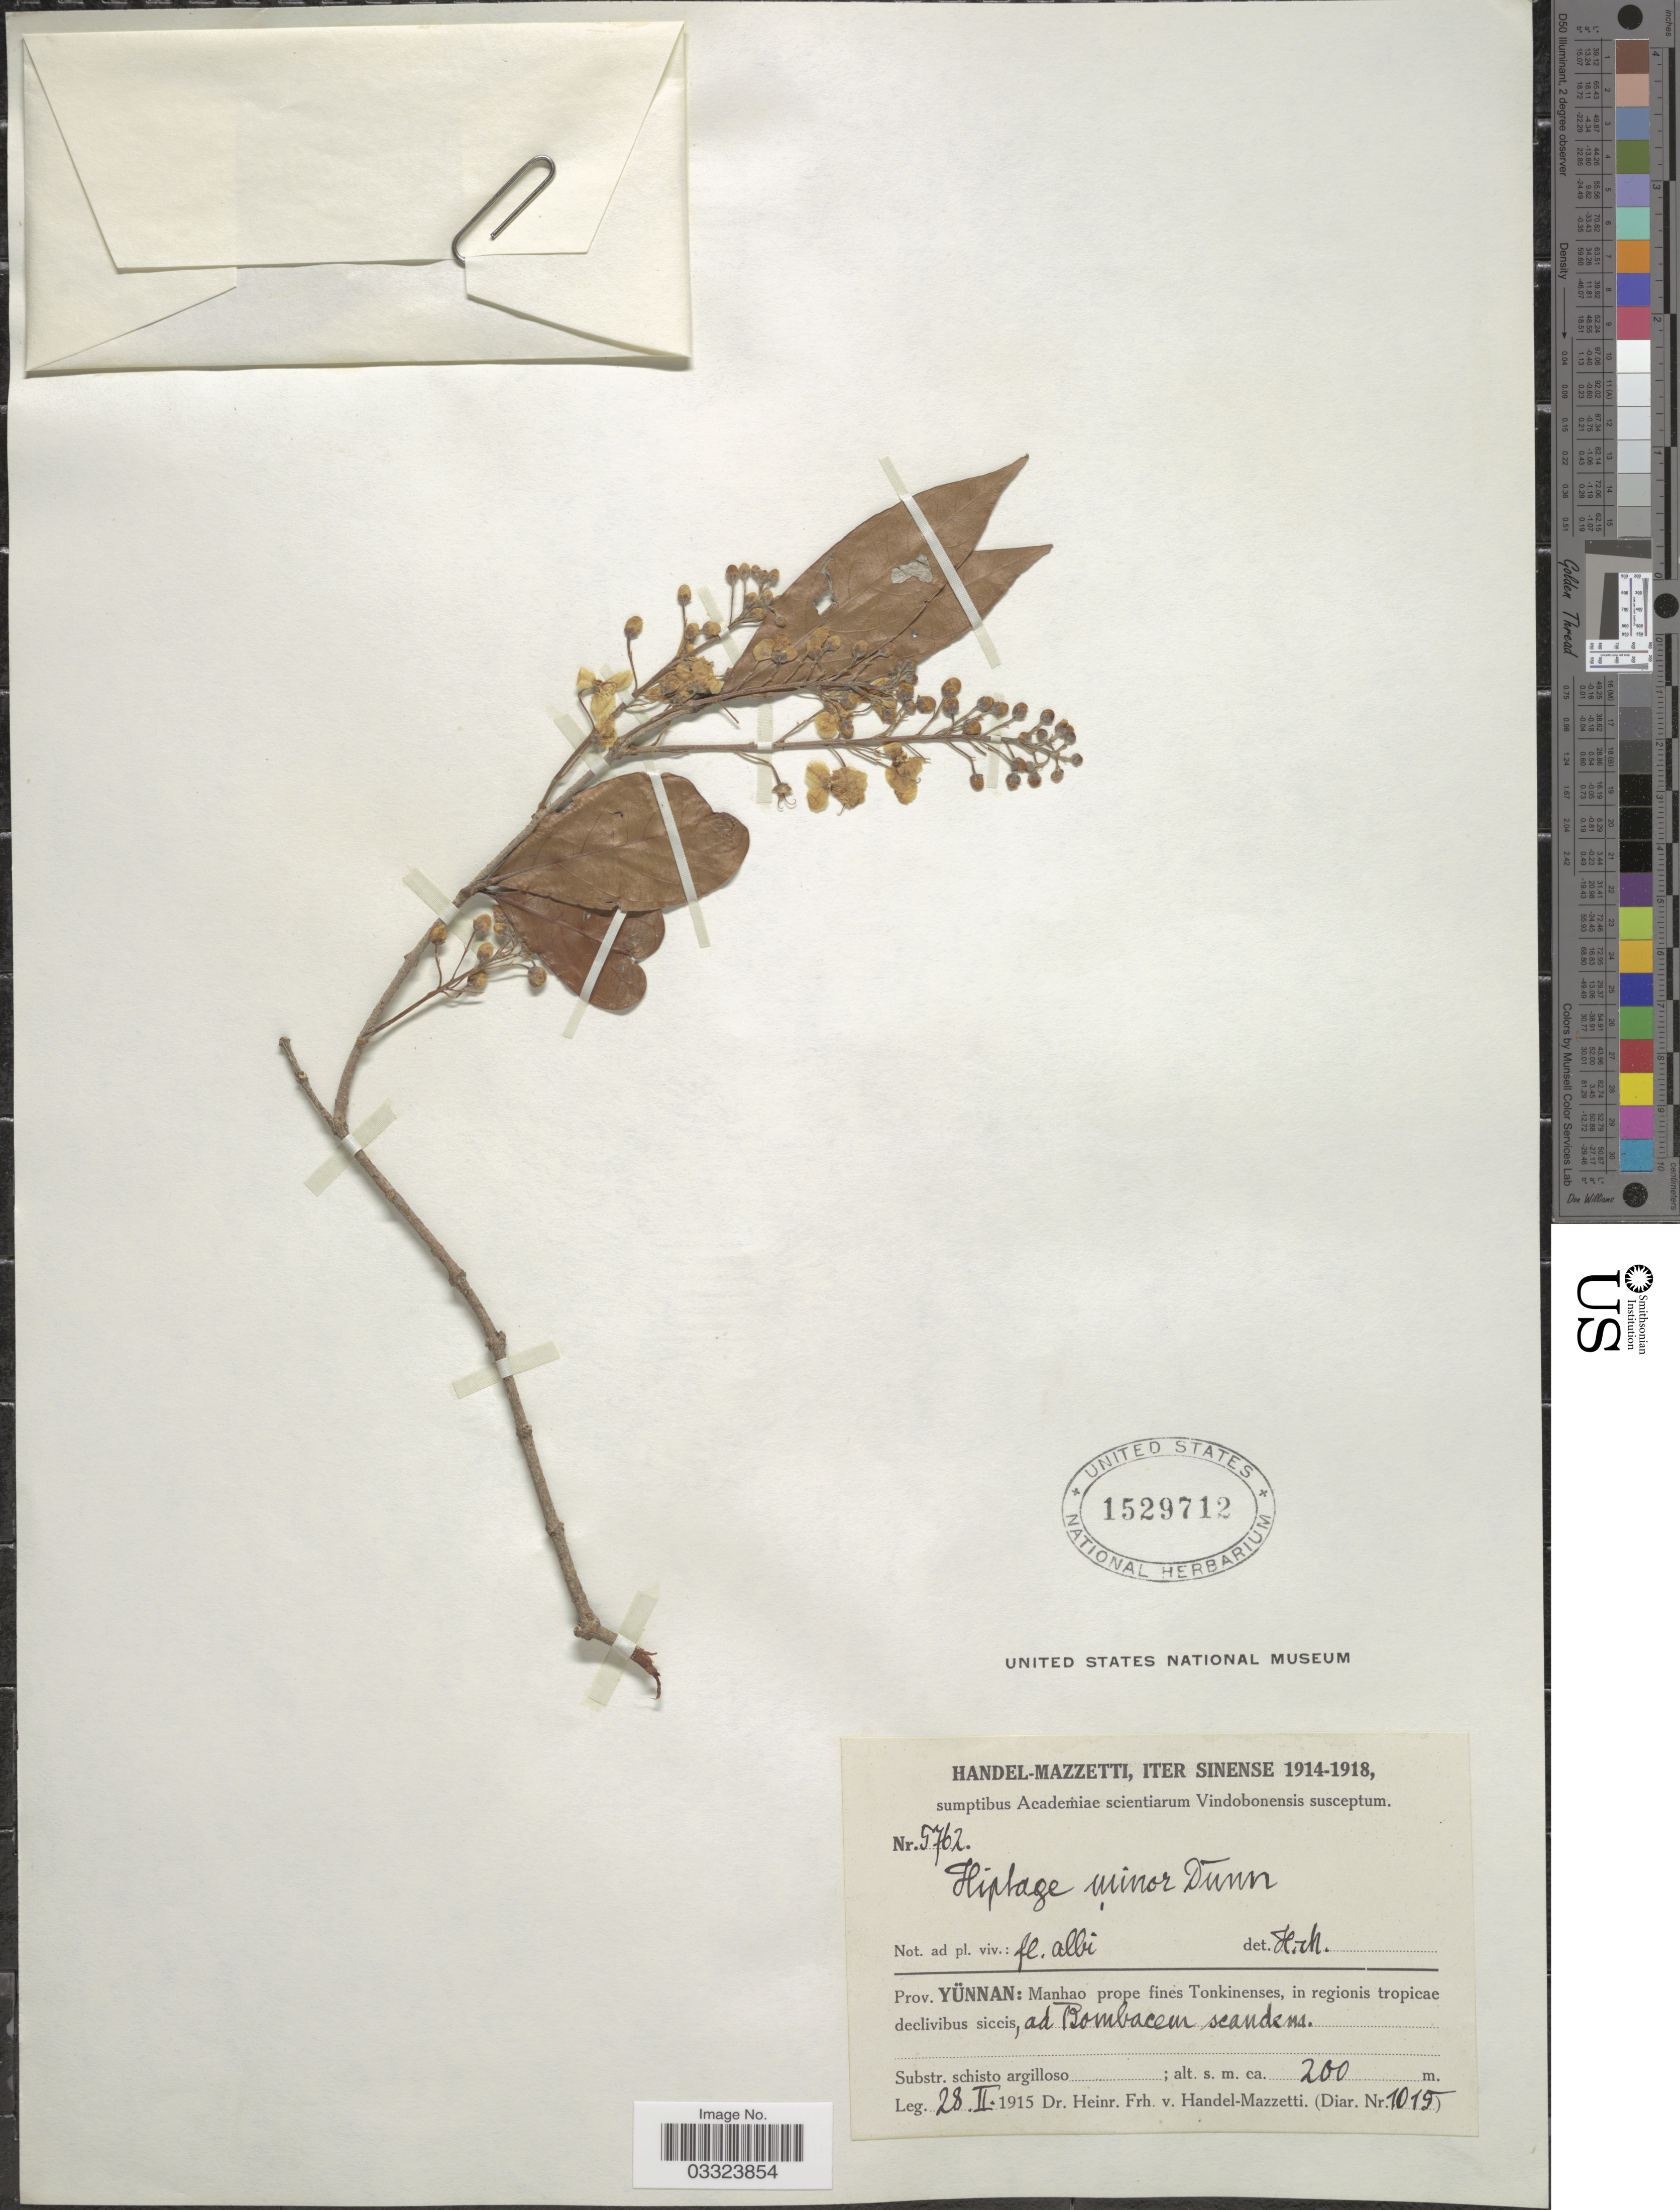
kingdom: Plantae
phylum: Tracheophyta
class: Magnoliopsida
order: Malpighiales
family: Malpighiaceae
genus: Hiptage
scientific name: Hiptage minor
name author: Dunn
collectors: H. Handel-Mazzetti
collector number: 5762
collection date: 1915-02-28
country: China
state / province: Yunnan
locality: Iter Sinense. Manhao prope fines Tonkinenses, in regiones tropicae declivibus siccis, ad Bombacem scandens.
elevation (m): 200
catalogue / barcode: US 1529712